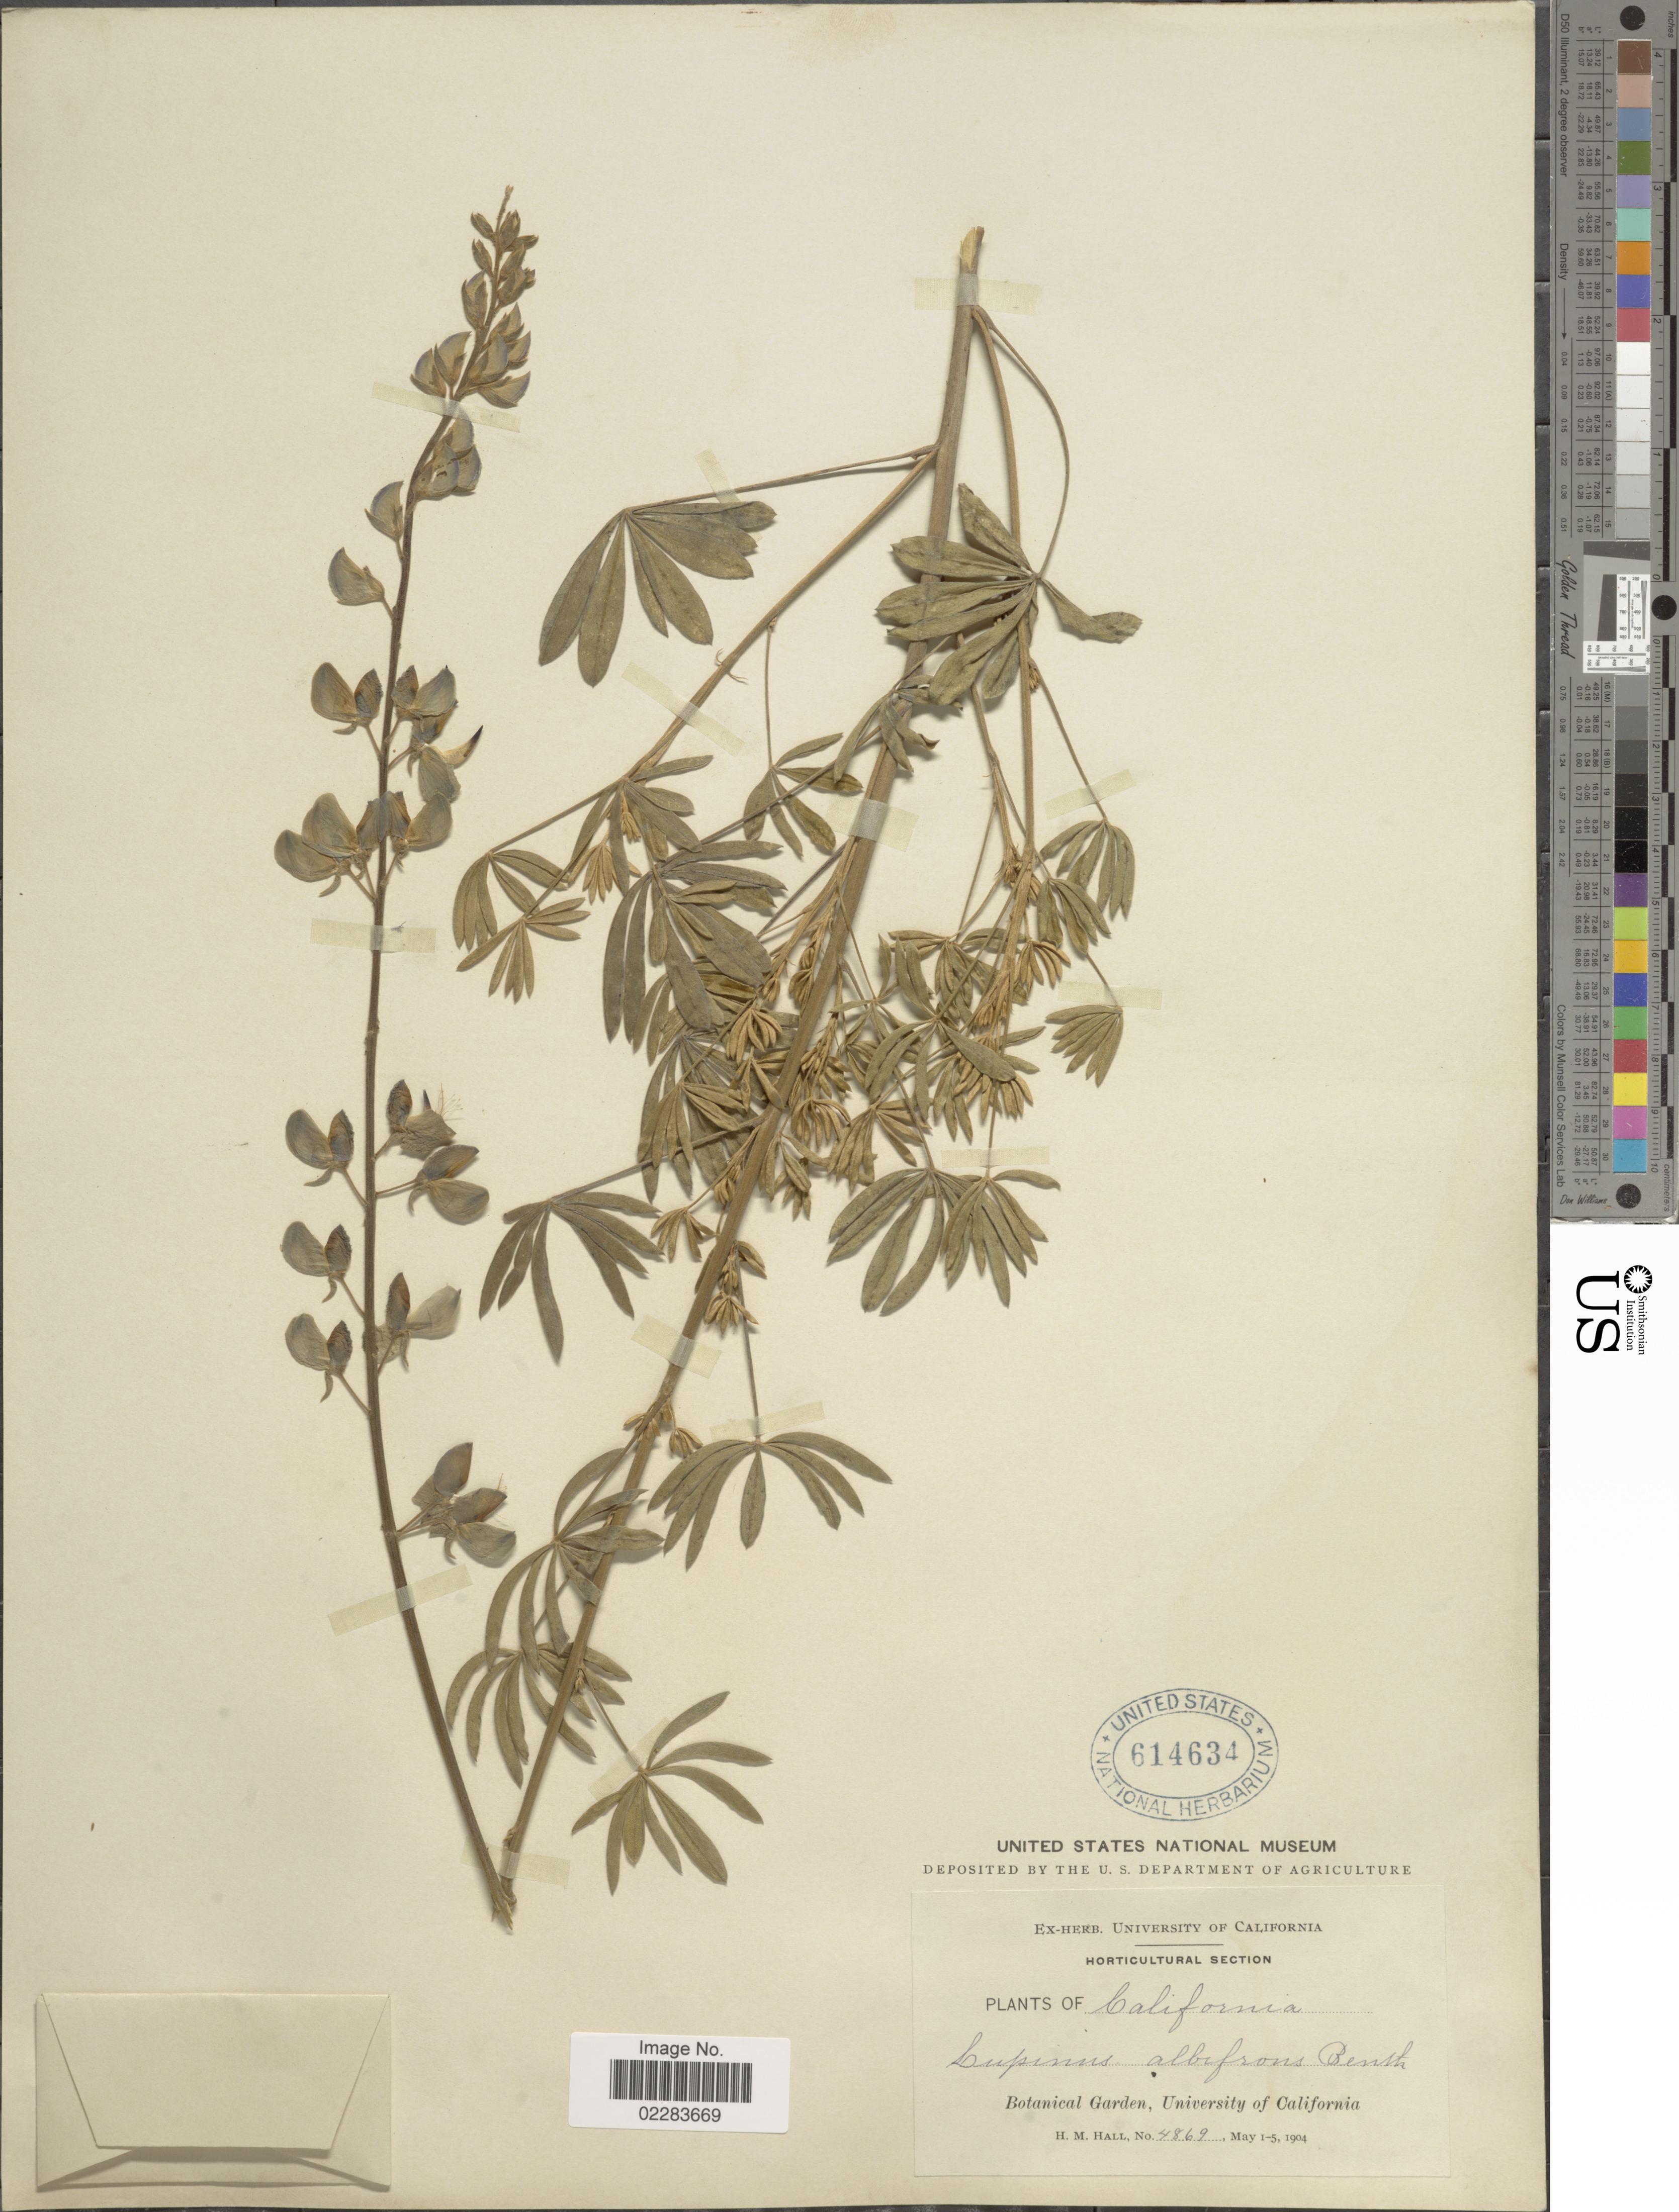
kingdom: Plantae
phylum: Tracheophyta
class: Magnoliopsida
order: Fabales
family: Fabaceae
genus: Lupinus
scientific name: Lupinus albifrons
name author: Benth.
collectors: H. M. Hall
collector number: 4869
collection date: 1904-05-01/1904-05-05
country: United States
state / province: California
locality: Botanical Garden, University of California.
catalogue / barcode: US 614634